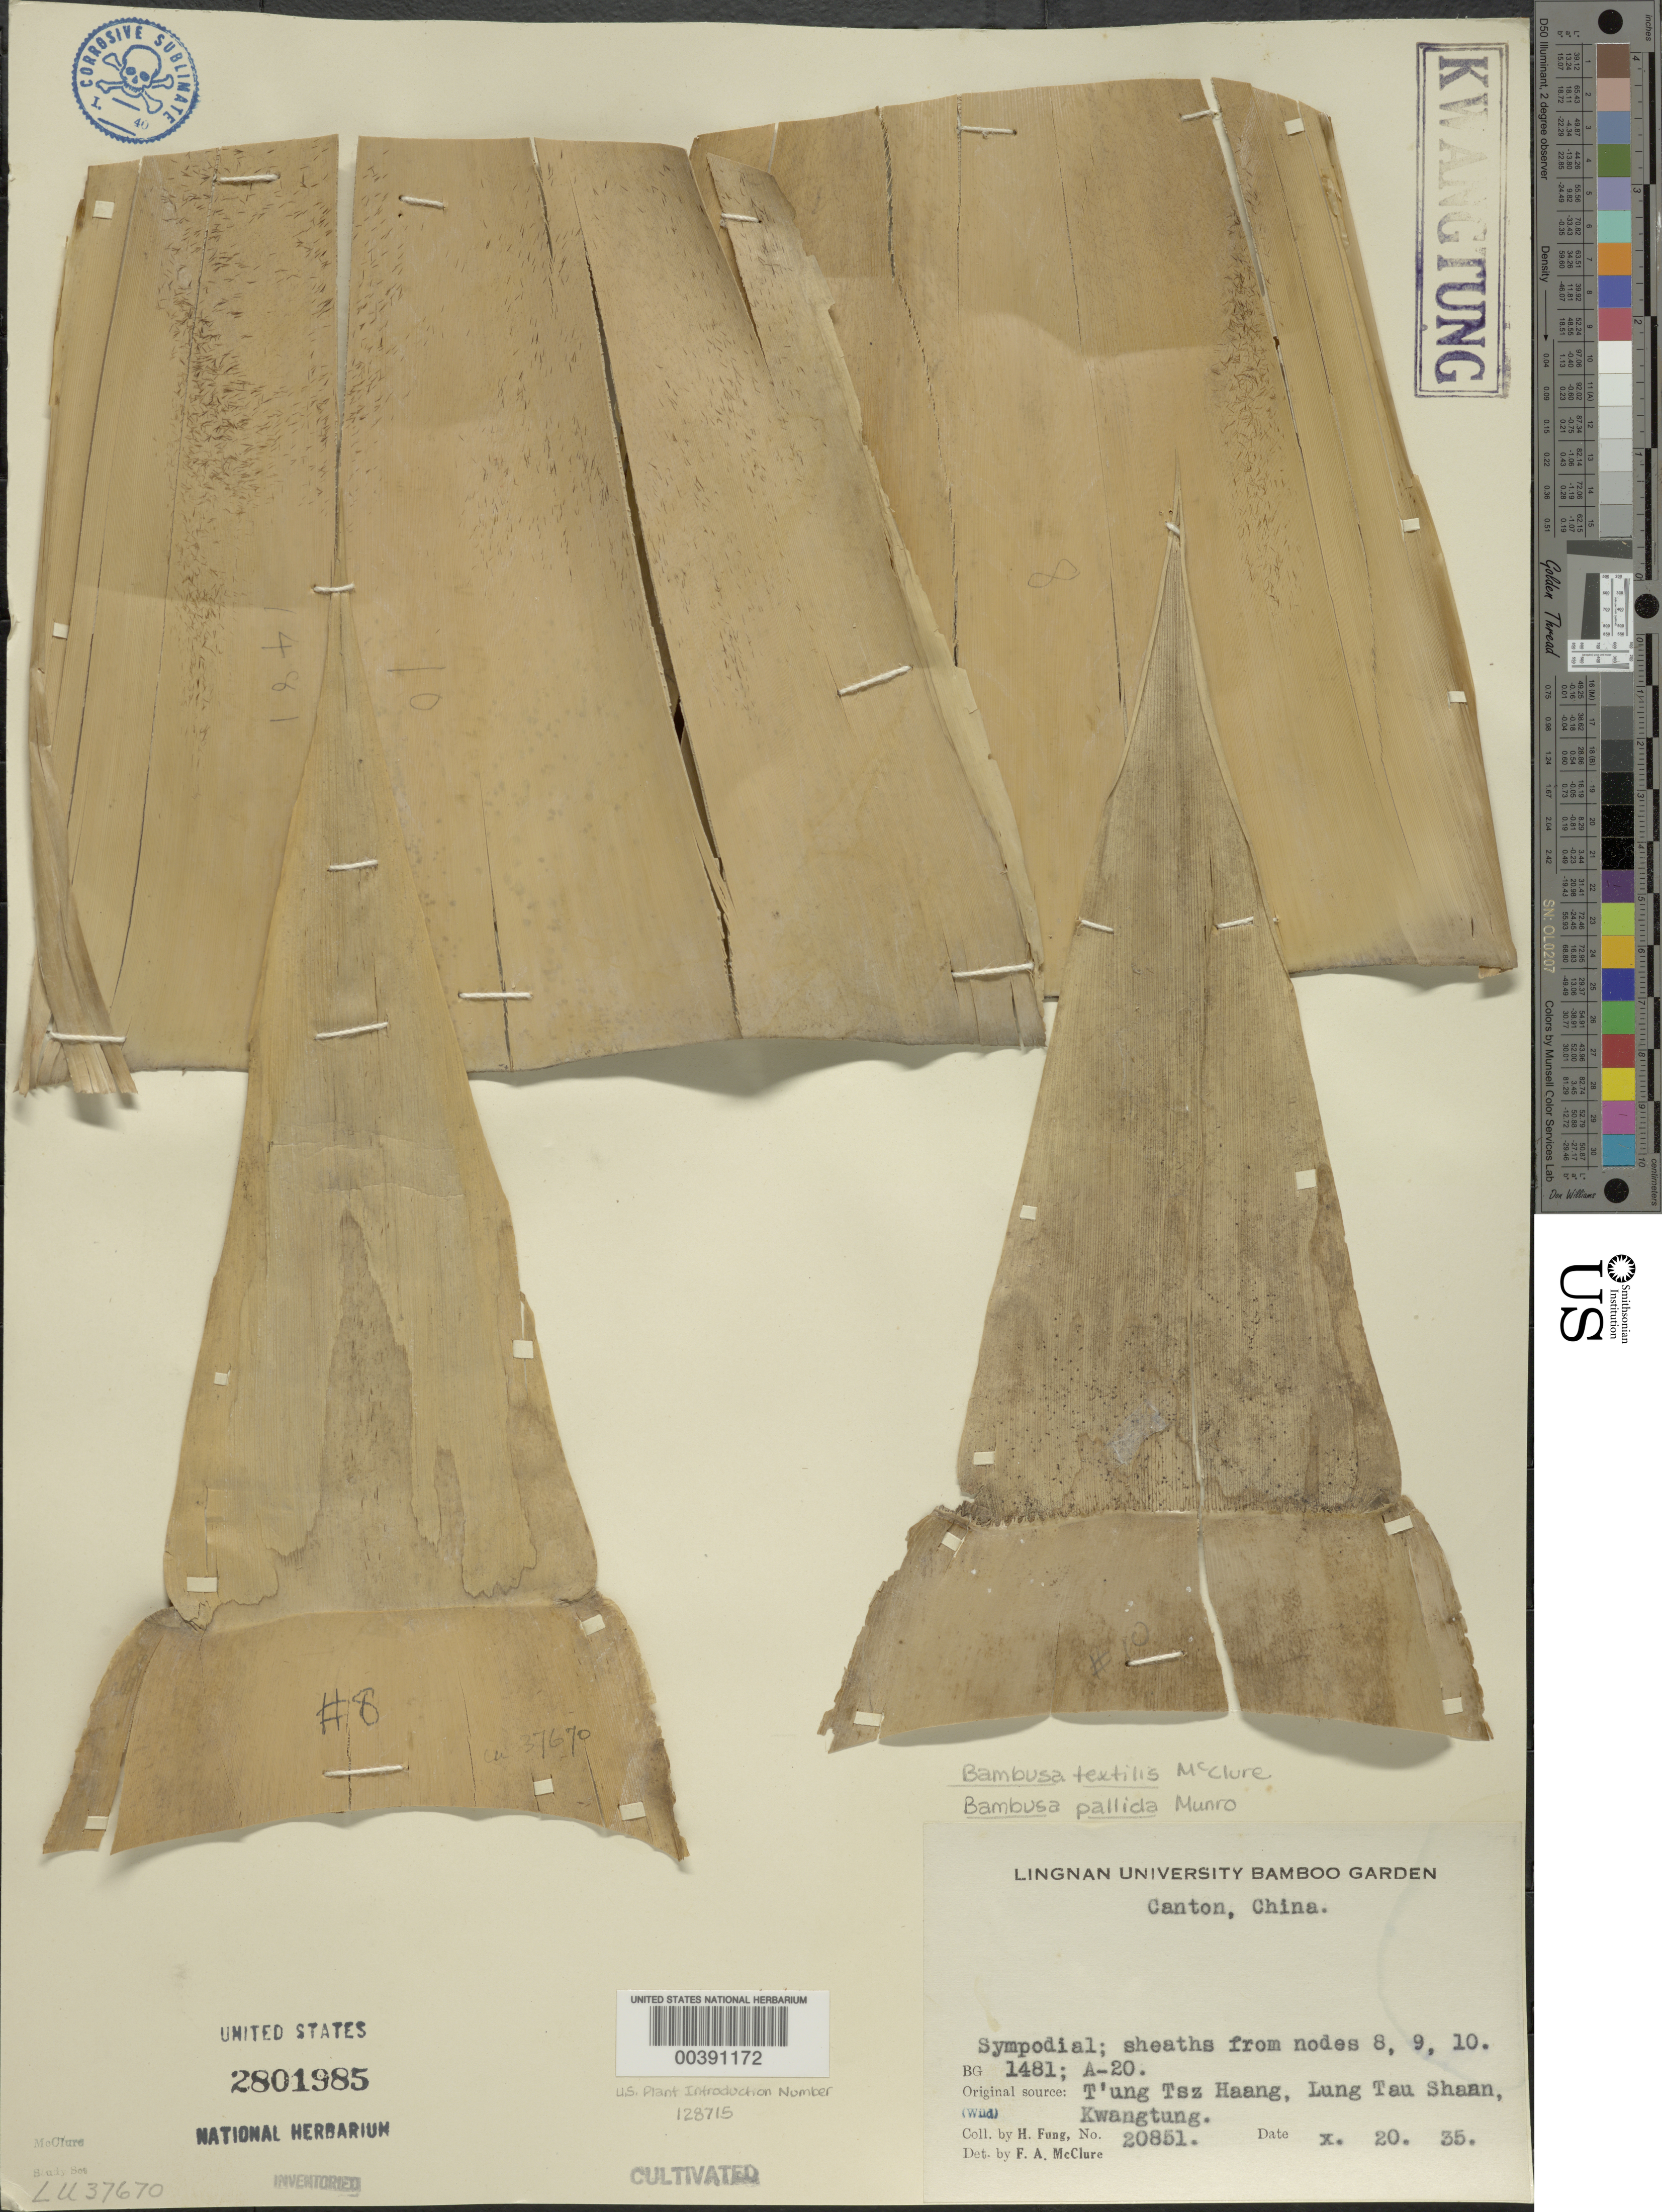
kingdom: Plantae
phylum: Tracheophyta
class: Liliopsida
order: Poales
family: Poaceae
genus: Bambusa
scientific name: Bambusa textilis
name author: McClure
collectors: H. L. Fung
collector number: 20851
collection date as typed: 20 Oct 1935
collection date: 1935-10-20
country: China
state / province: Guangdong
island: Honam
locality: Lingnan univ. bg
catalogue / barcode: US 2801985